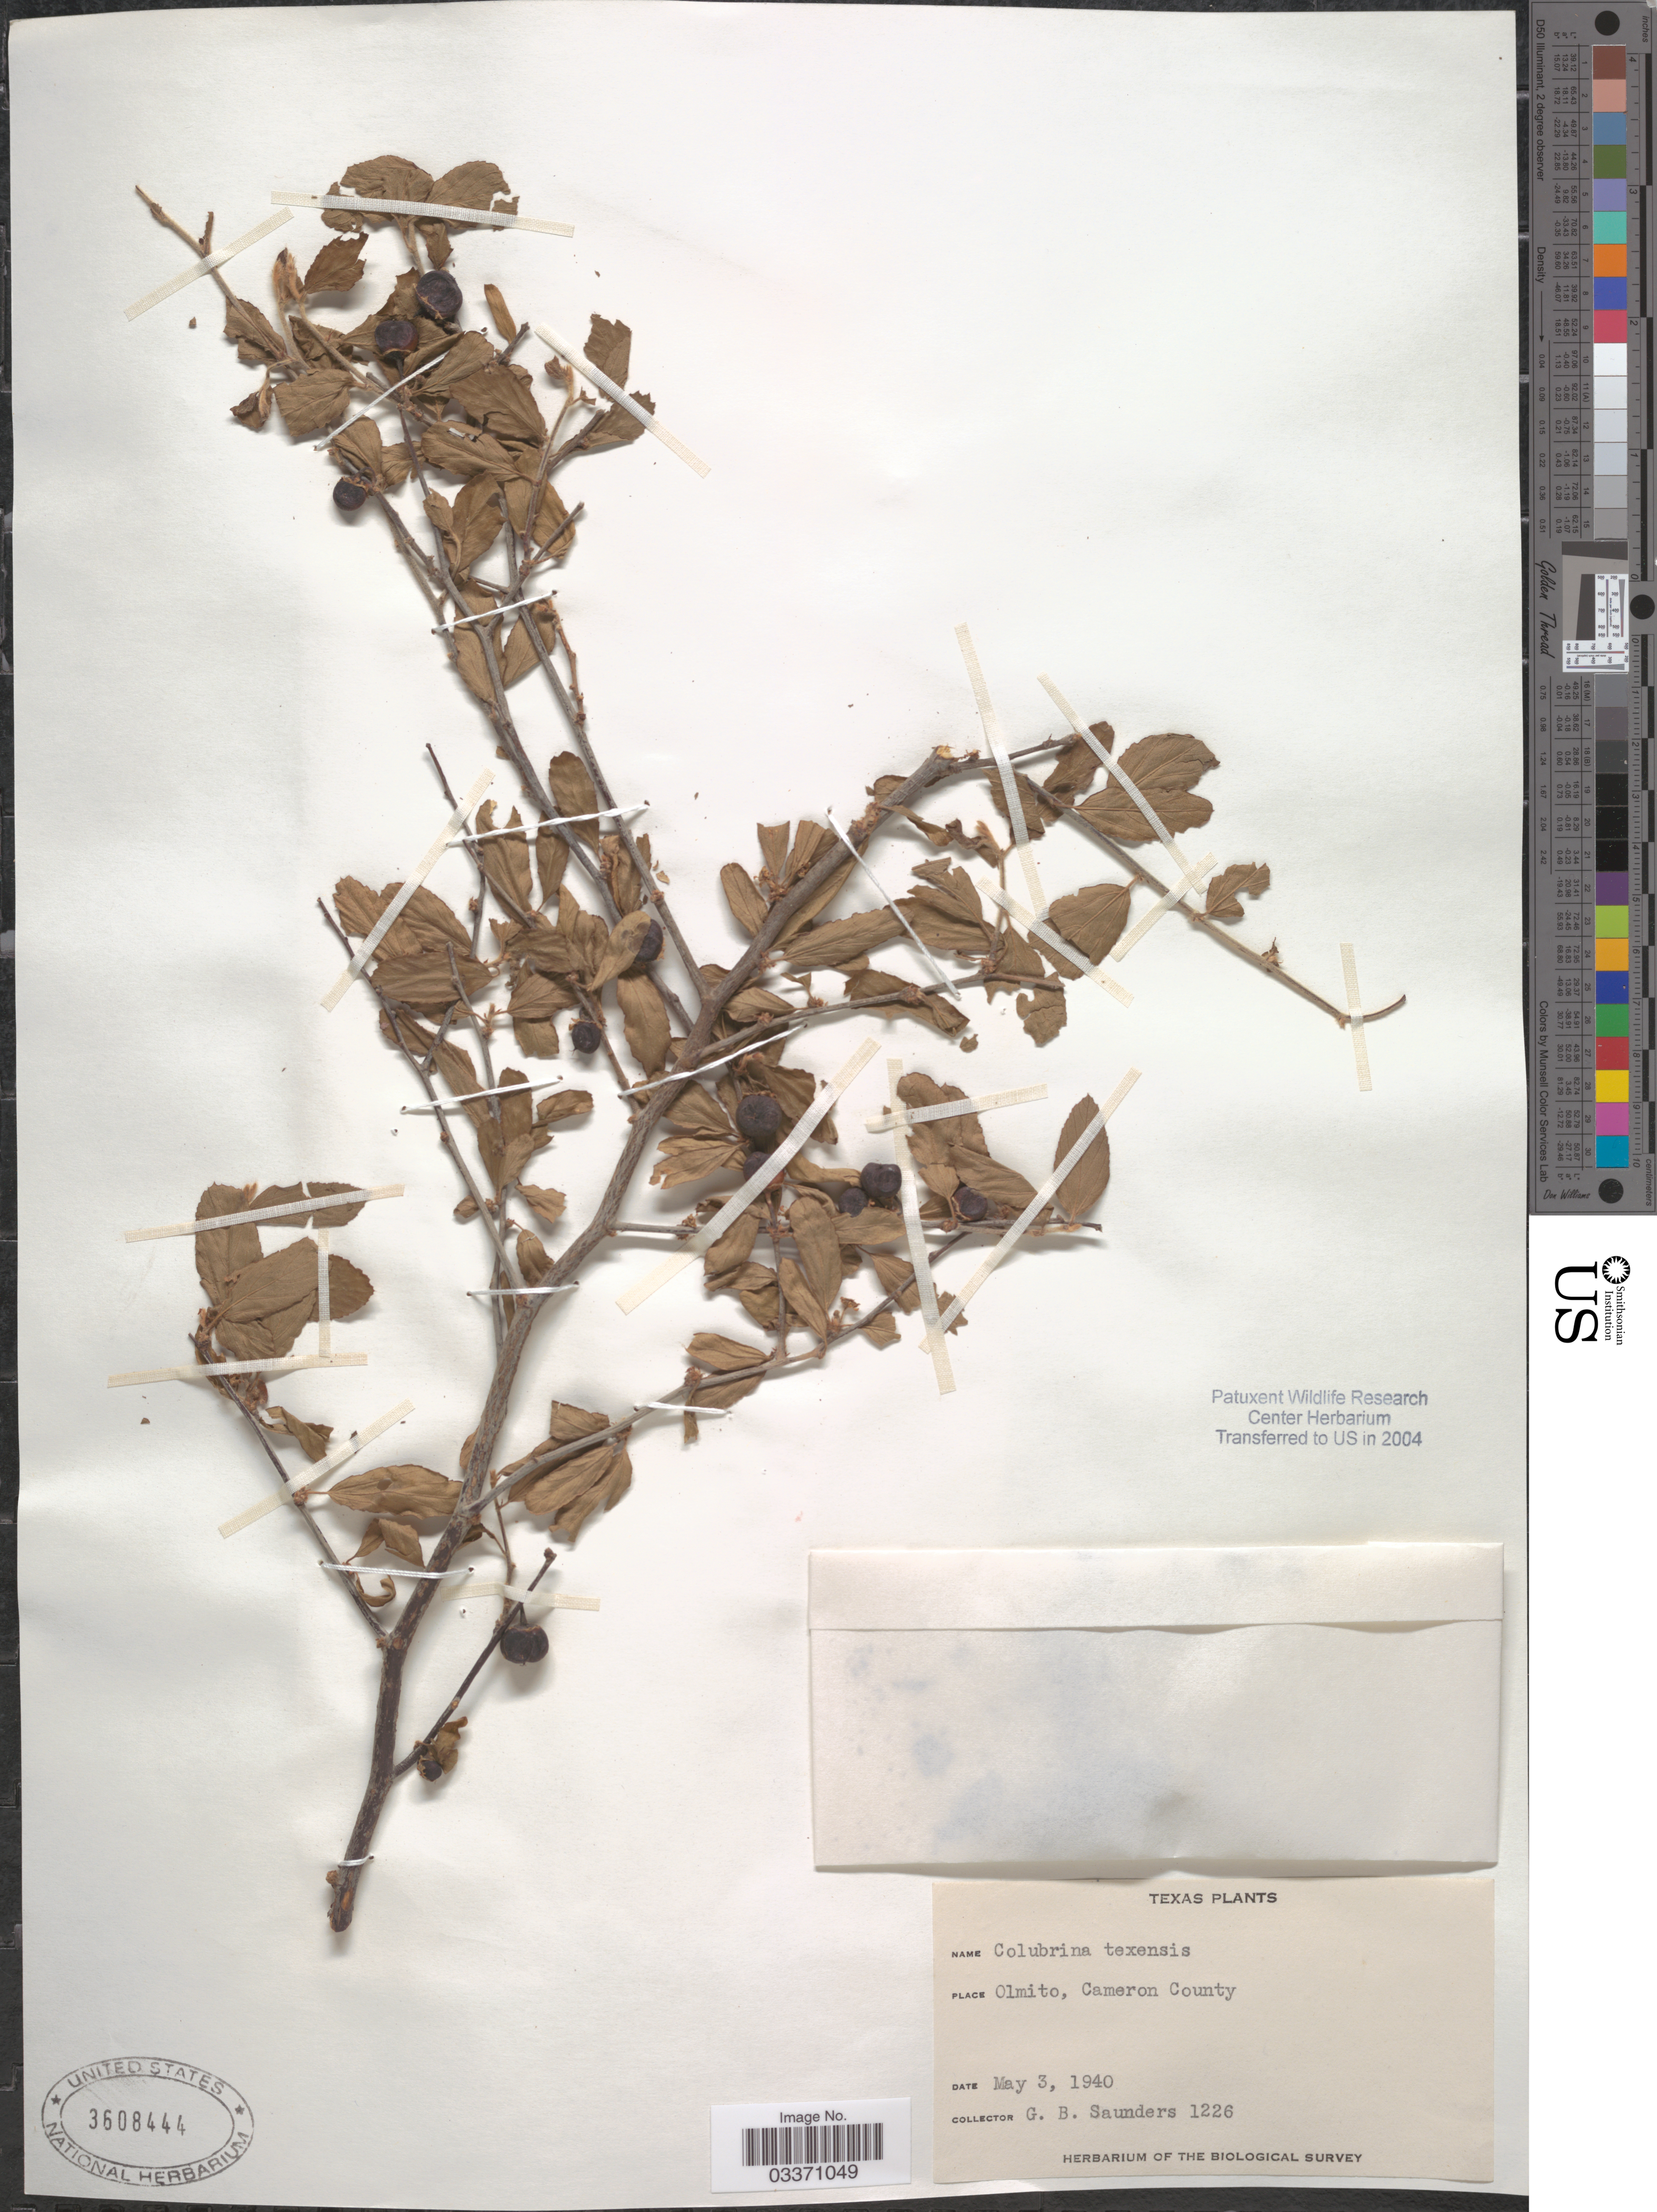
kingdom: Plantae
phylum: Tracheophyta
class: Magnoliopsida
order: Rosales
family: Rhamnaceae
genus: Colubrina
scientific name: Colubrina texensis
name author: (Torr. & A. Gray) A. Gray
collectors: G. B. Saunders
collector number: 1226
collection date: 1940-05-03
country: United States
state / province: Texas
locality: Olmito, Cameron County.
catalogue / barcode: US 3608444